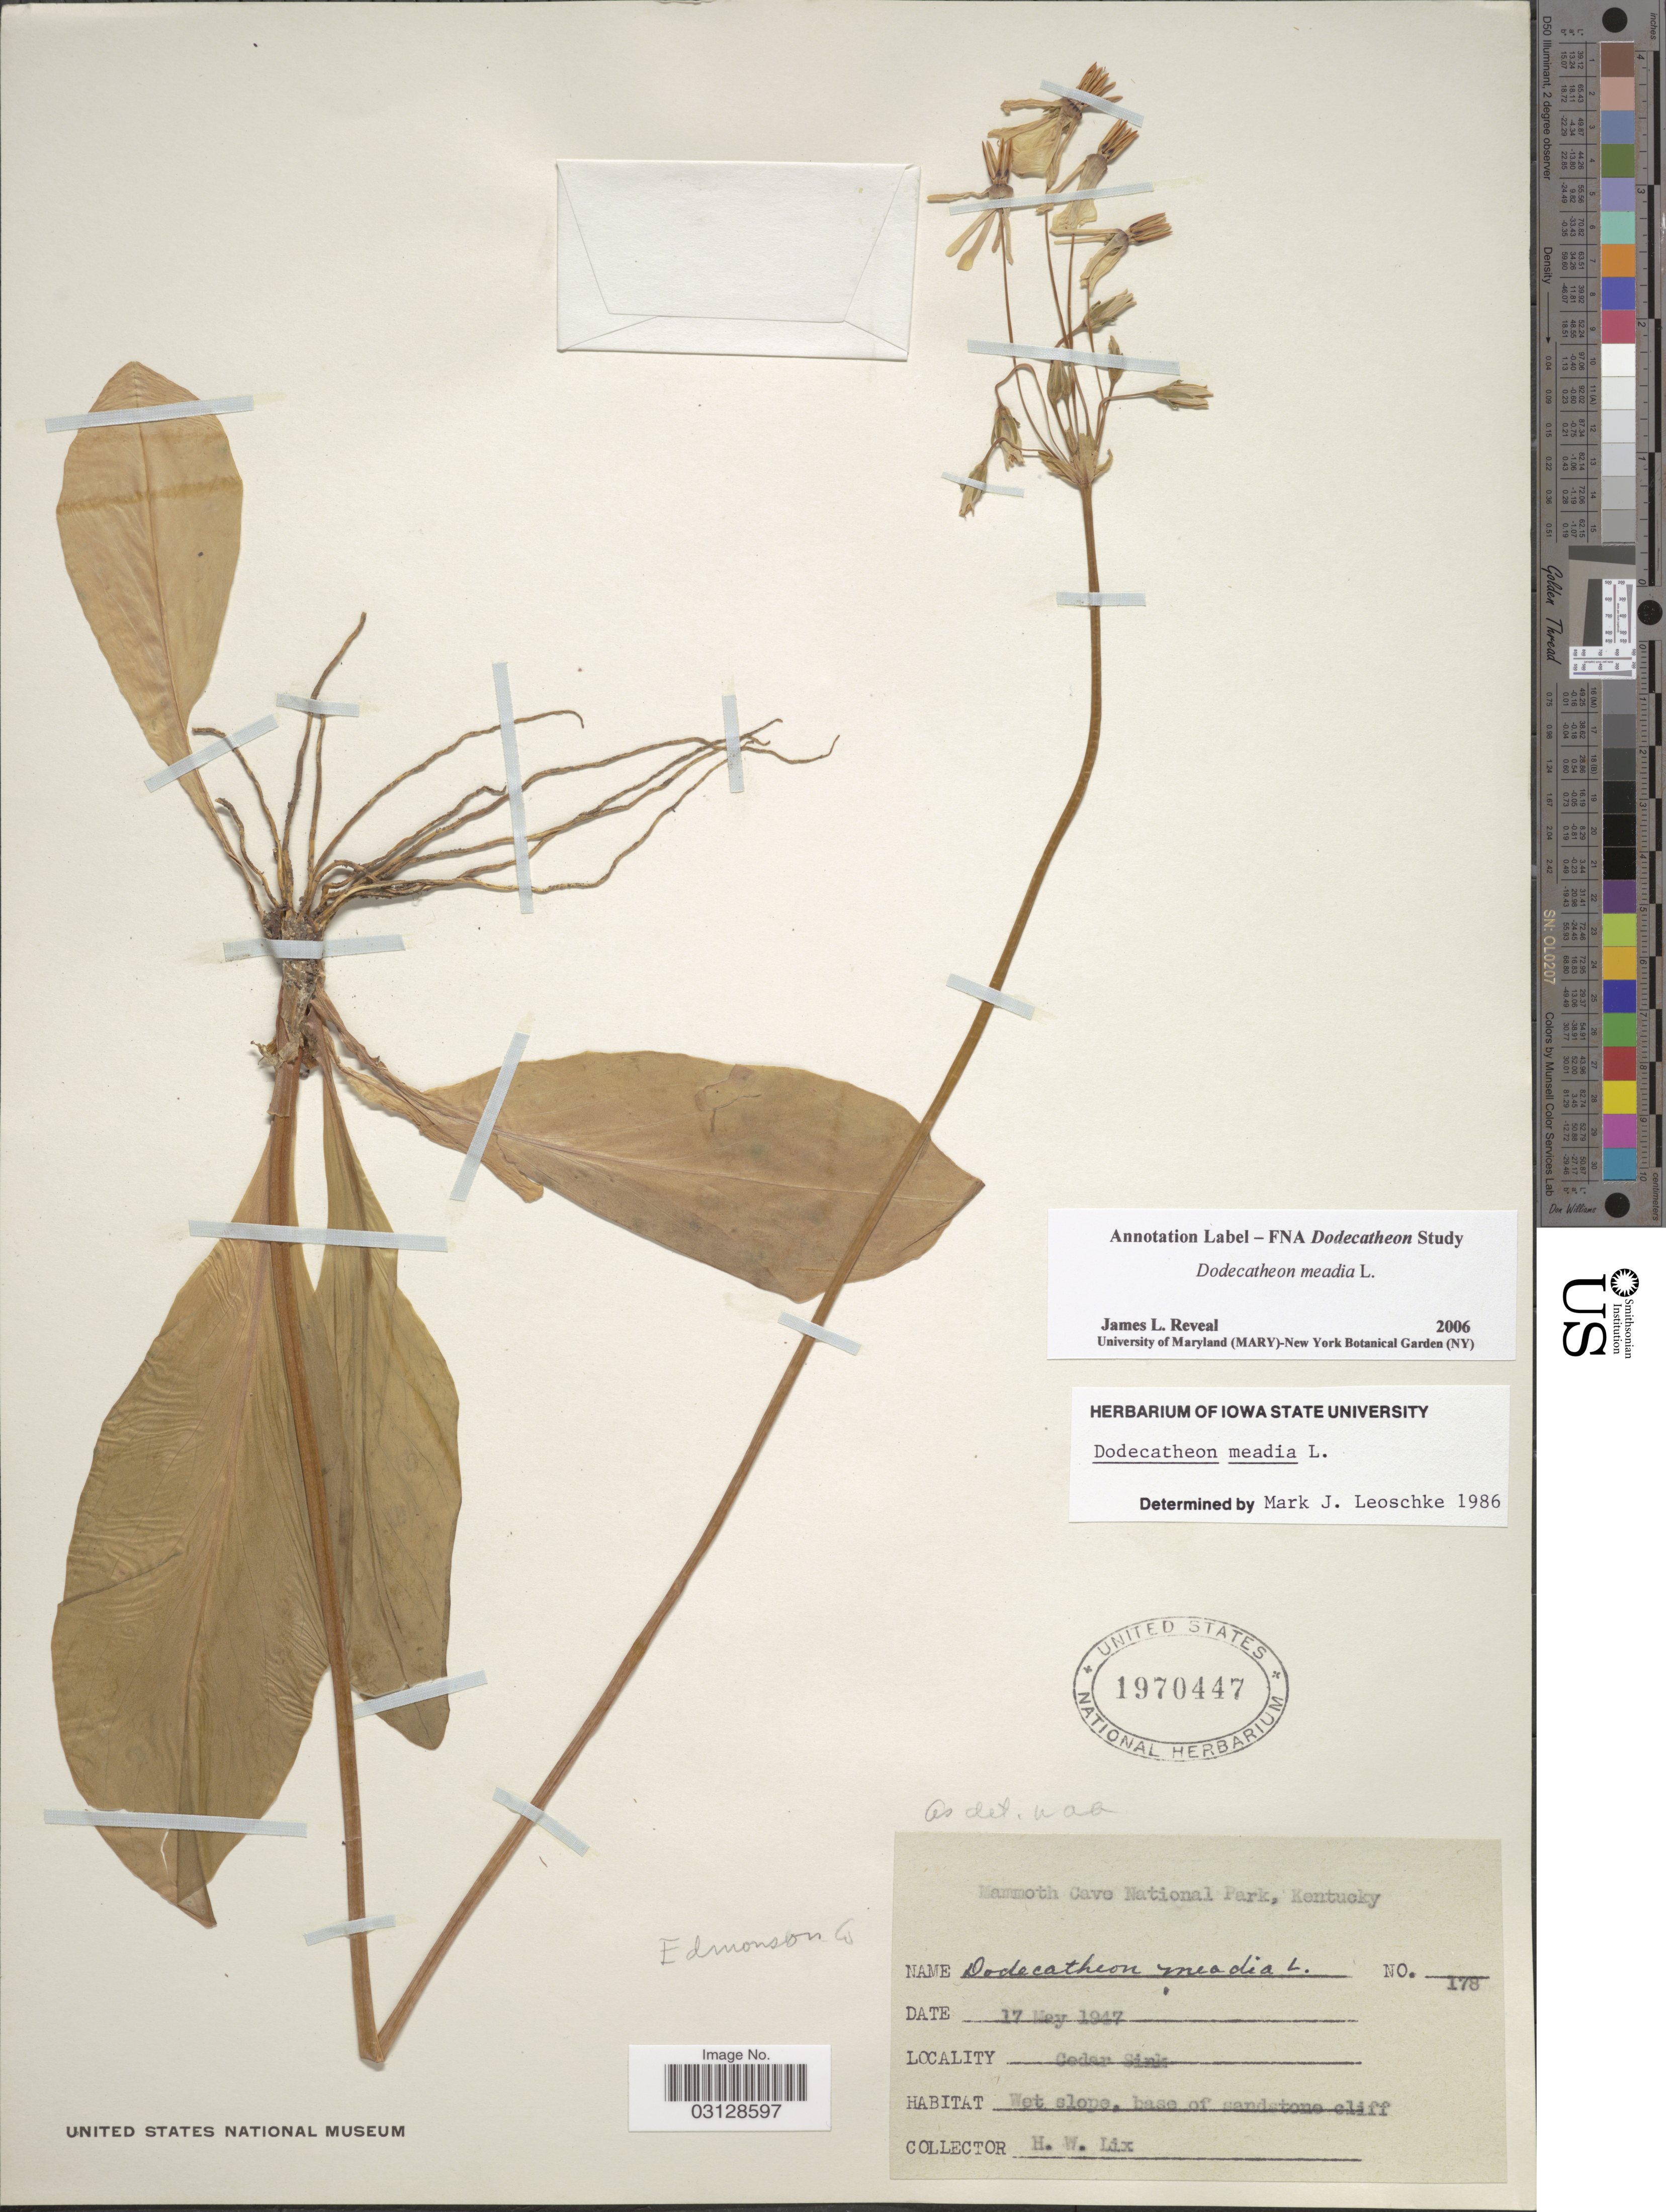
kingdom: Plantae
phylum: Tracheophyta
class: Magnoliopsida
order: Ericales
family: Primulaceae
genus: Dodecatheon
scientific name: Dodecatheon meadia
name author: L.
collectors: H. W. Lix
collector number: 178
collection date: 1947-05-17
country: United States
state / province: Kentucky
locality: Edmonson Co. Mammoth Cave National Park. Cedar Sink.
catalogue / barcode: US 1970447